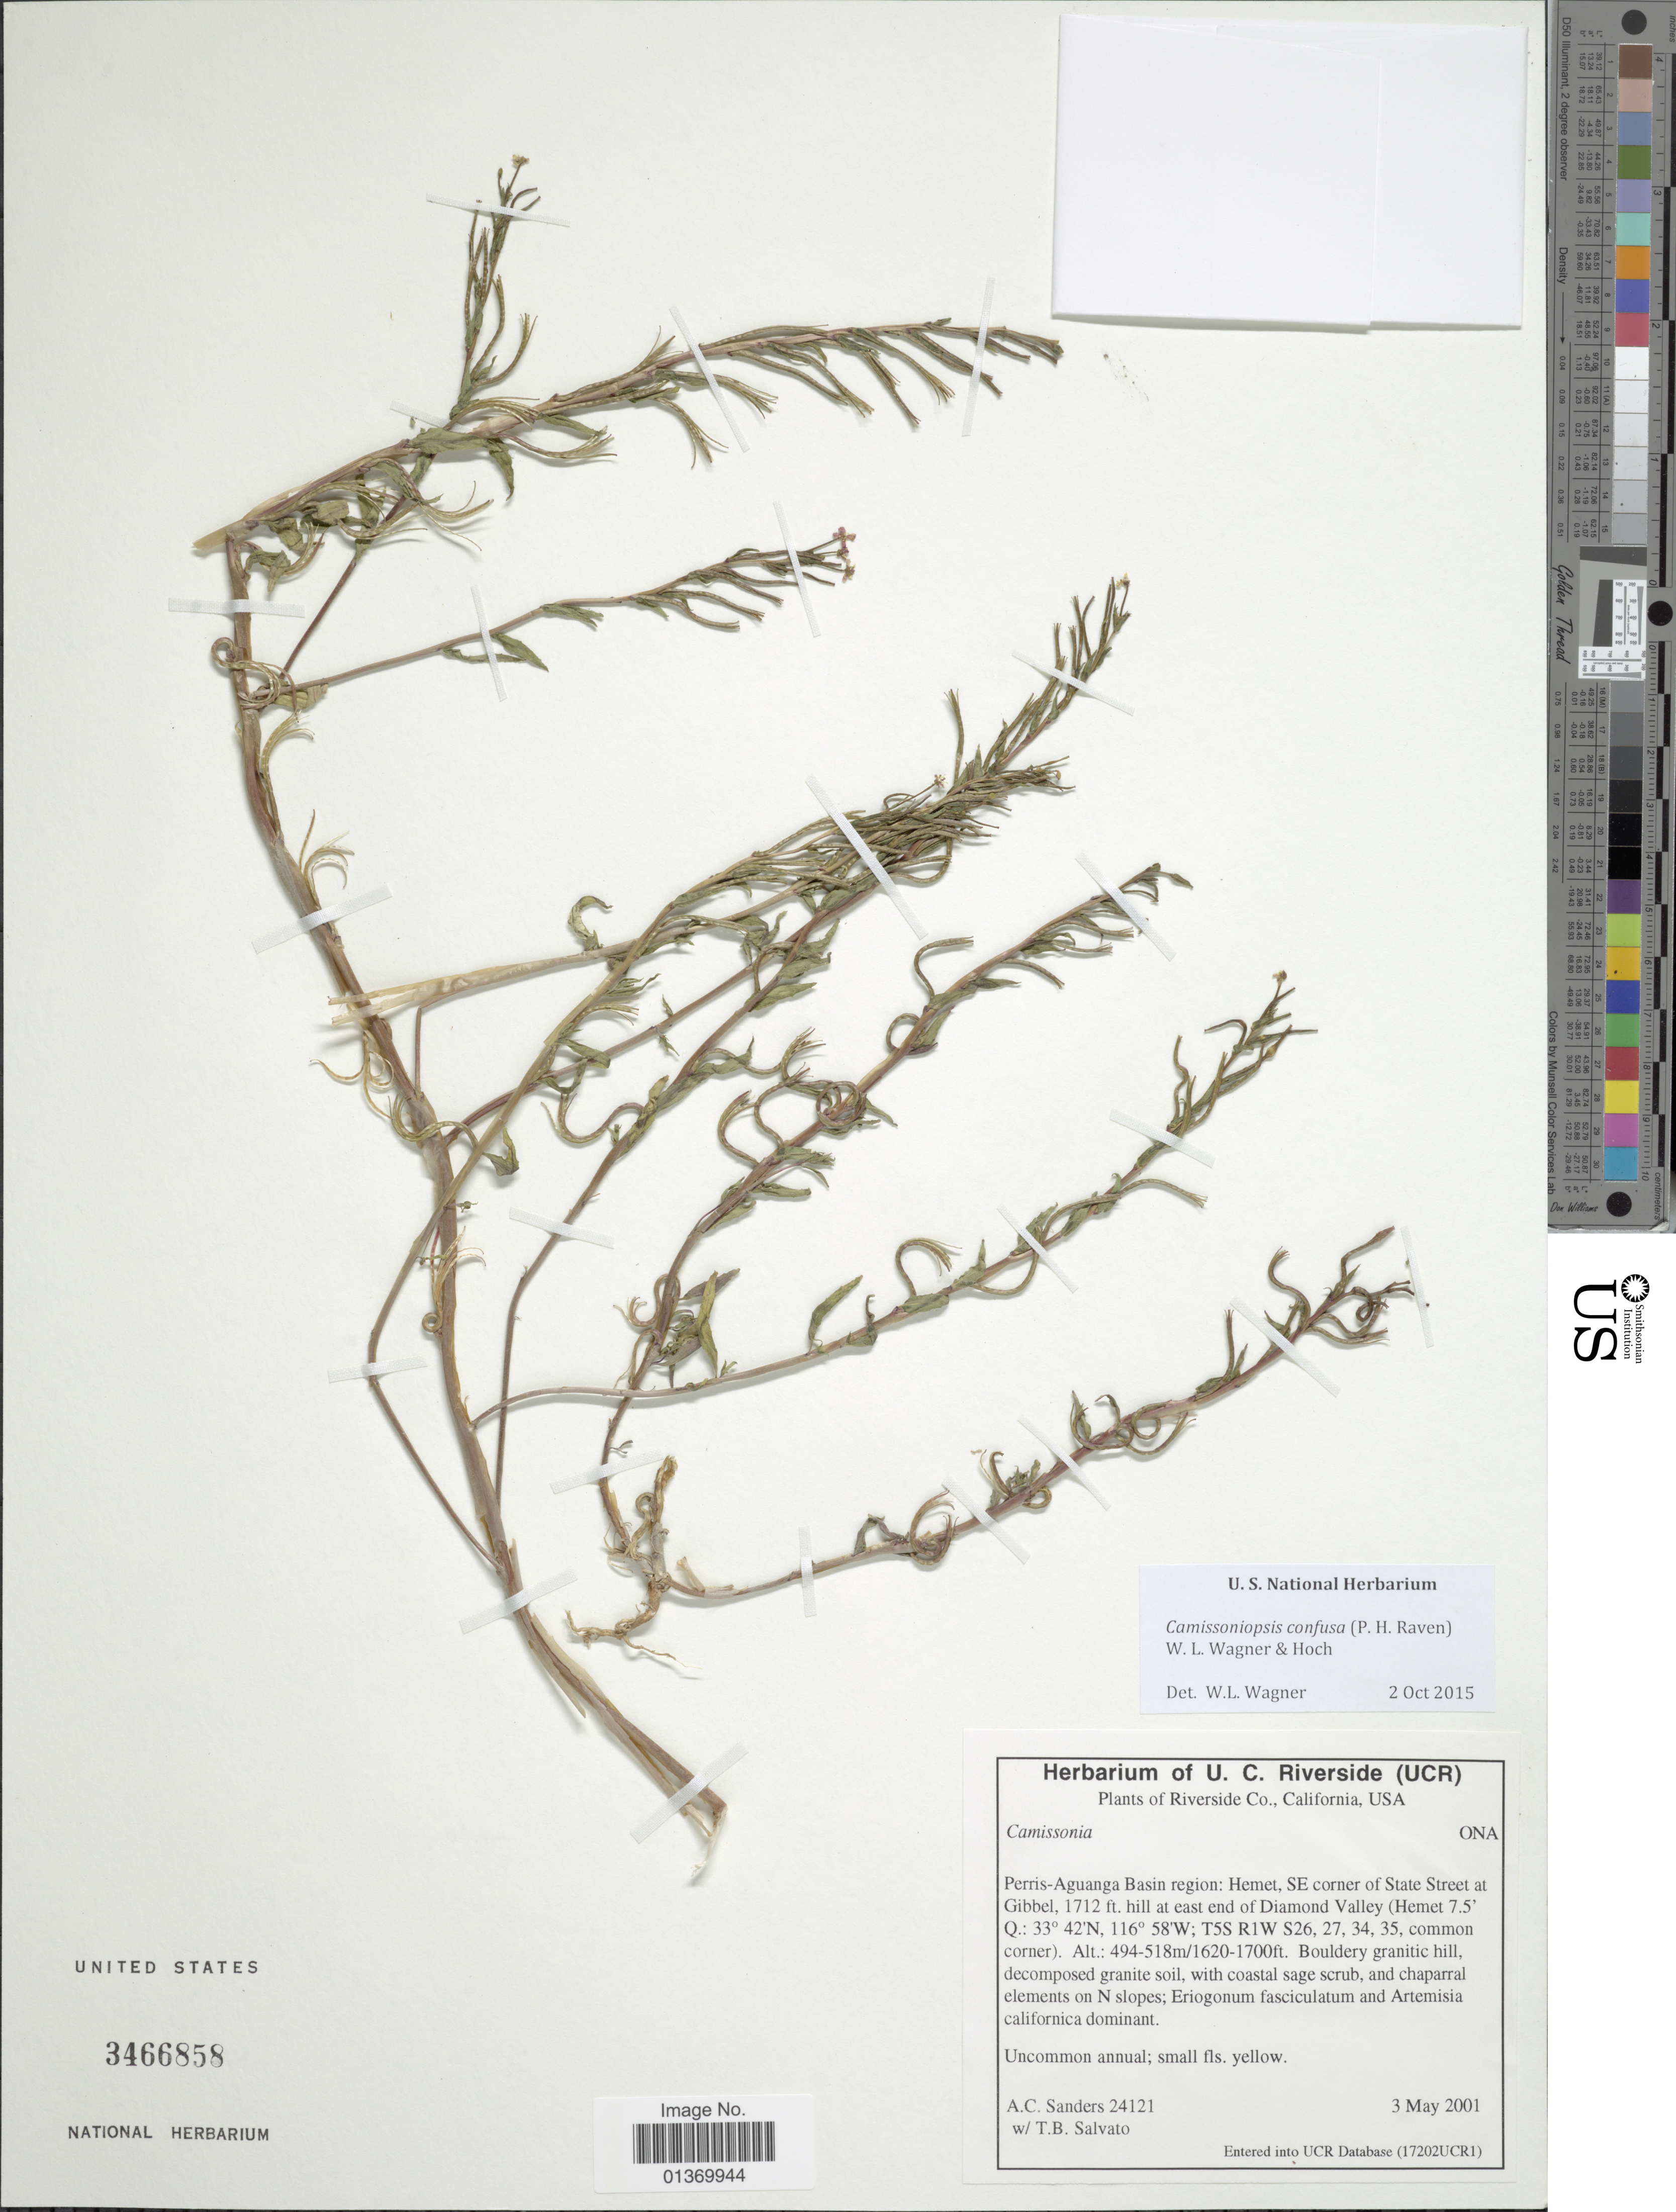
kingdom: Plantae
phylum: Tracheophyta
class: Magnoliopsida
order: Myrtales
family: Onagraceae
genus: Camissoniopsis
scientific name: Camissoniopsis intermedia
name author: (P.H. Raven) W.L. Wagner & Hoch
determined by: Wagner, W. L., (BOT), Smithsonian Institution - National Museum of Natural History (UNITED STATES)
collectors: A. Sanders & T. Salvato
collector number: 24121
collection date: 2001-05-03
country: United States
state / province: California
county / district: Riverside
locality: Riverside Co., Perris-Aguanga Basin region: Hemet, SE corner of State Street at Gibbel, 1712 ft. hill at east end of Diamond Valley (Hemet 7.5' Q.: T5S R1W S26, 27, 34, 35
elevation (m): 494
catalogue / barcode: US 3466858